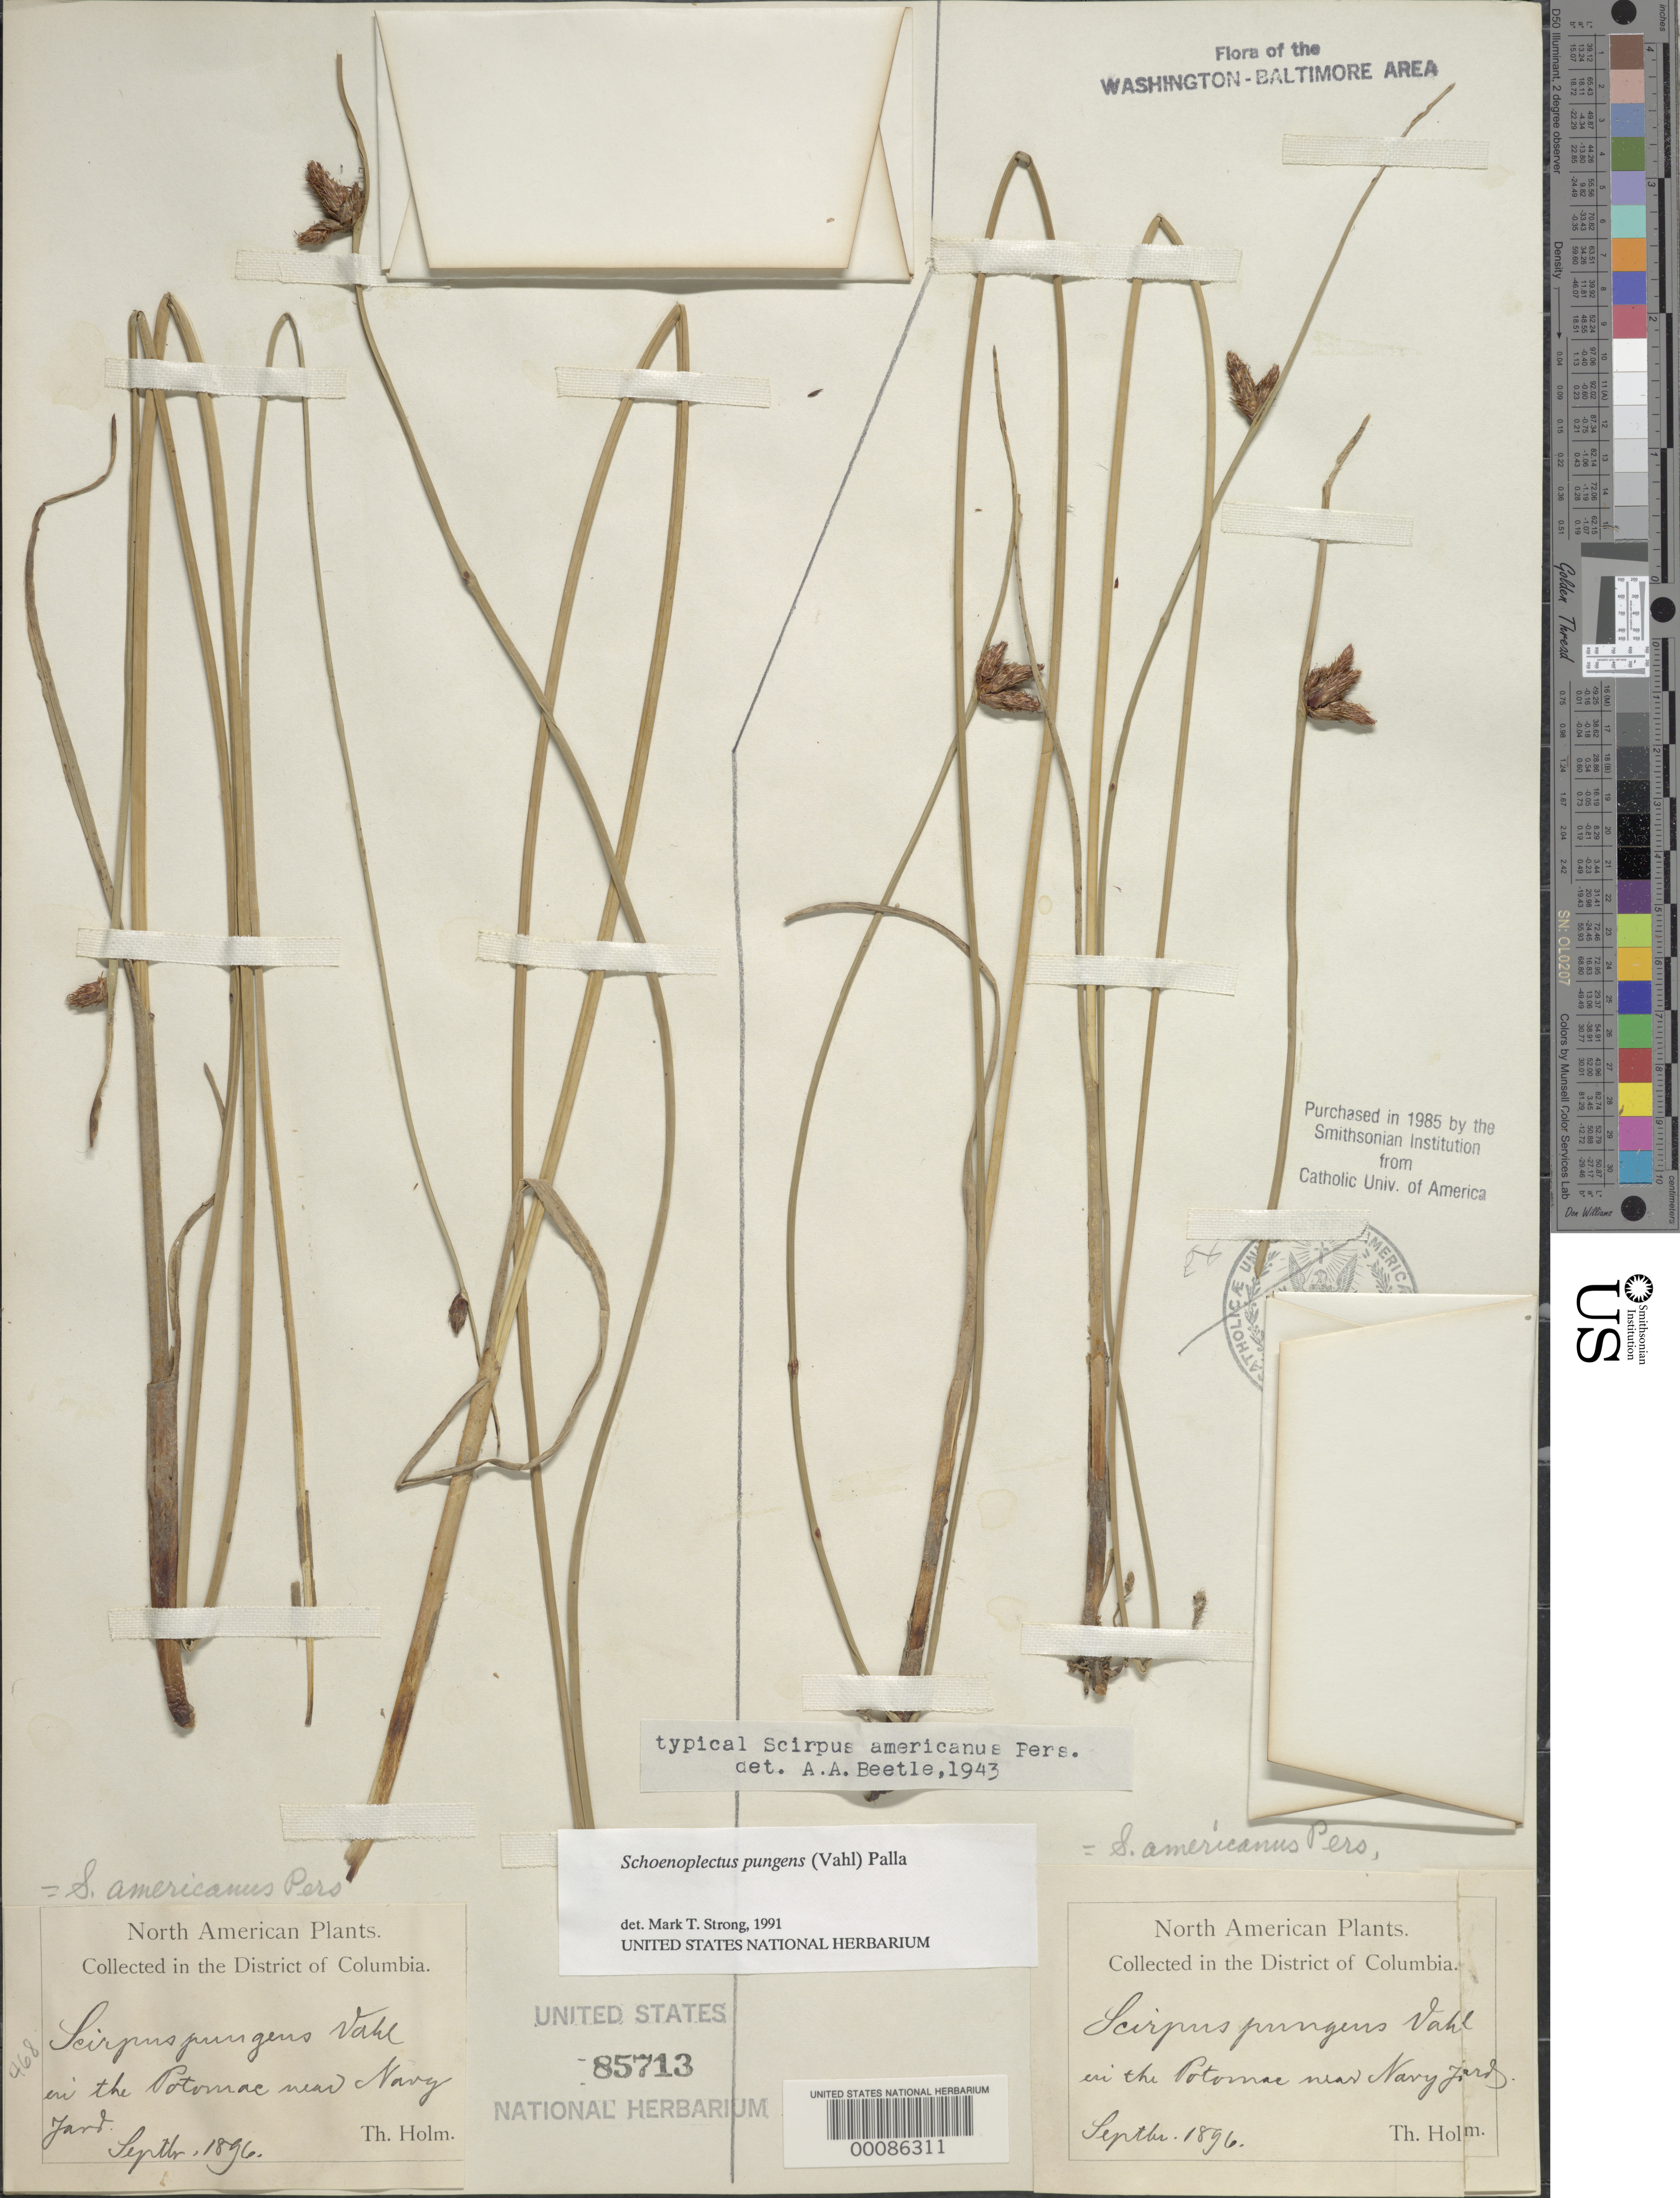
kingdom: Plantae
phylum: Tracheophyta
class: Liliopsida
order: Poales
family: Cyperaceae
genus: Schoenoplectus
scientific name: Schoenoplectus pungens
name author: (Vahl) Palla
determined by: Strong, Mark T., (BOT), Smithsonian Institution - National Museum of Natural History (UNITED STATES)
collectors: T. Holm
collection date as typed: Sep 1896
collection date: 1896-09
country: United States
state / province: District of Columbia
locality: Potomac near Navy Yard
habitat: Swamp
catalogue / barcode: US 85713